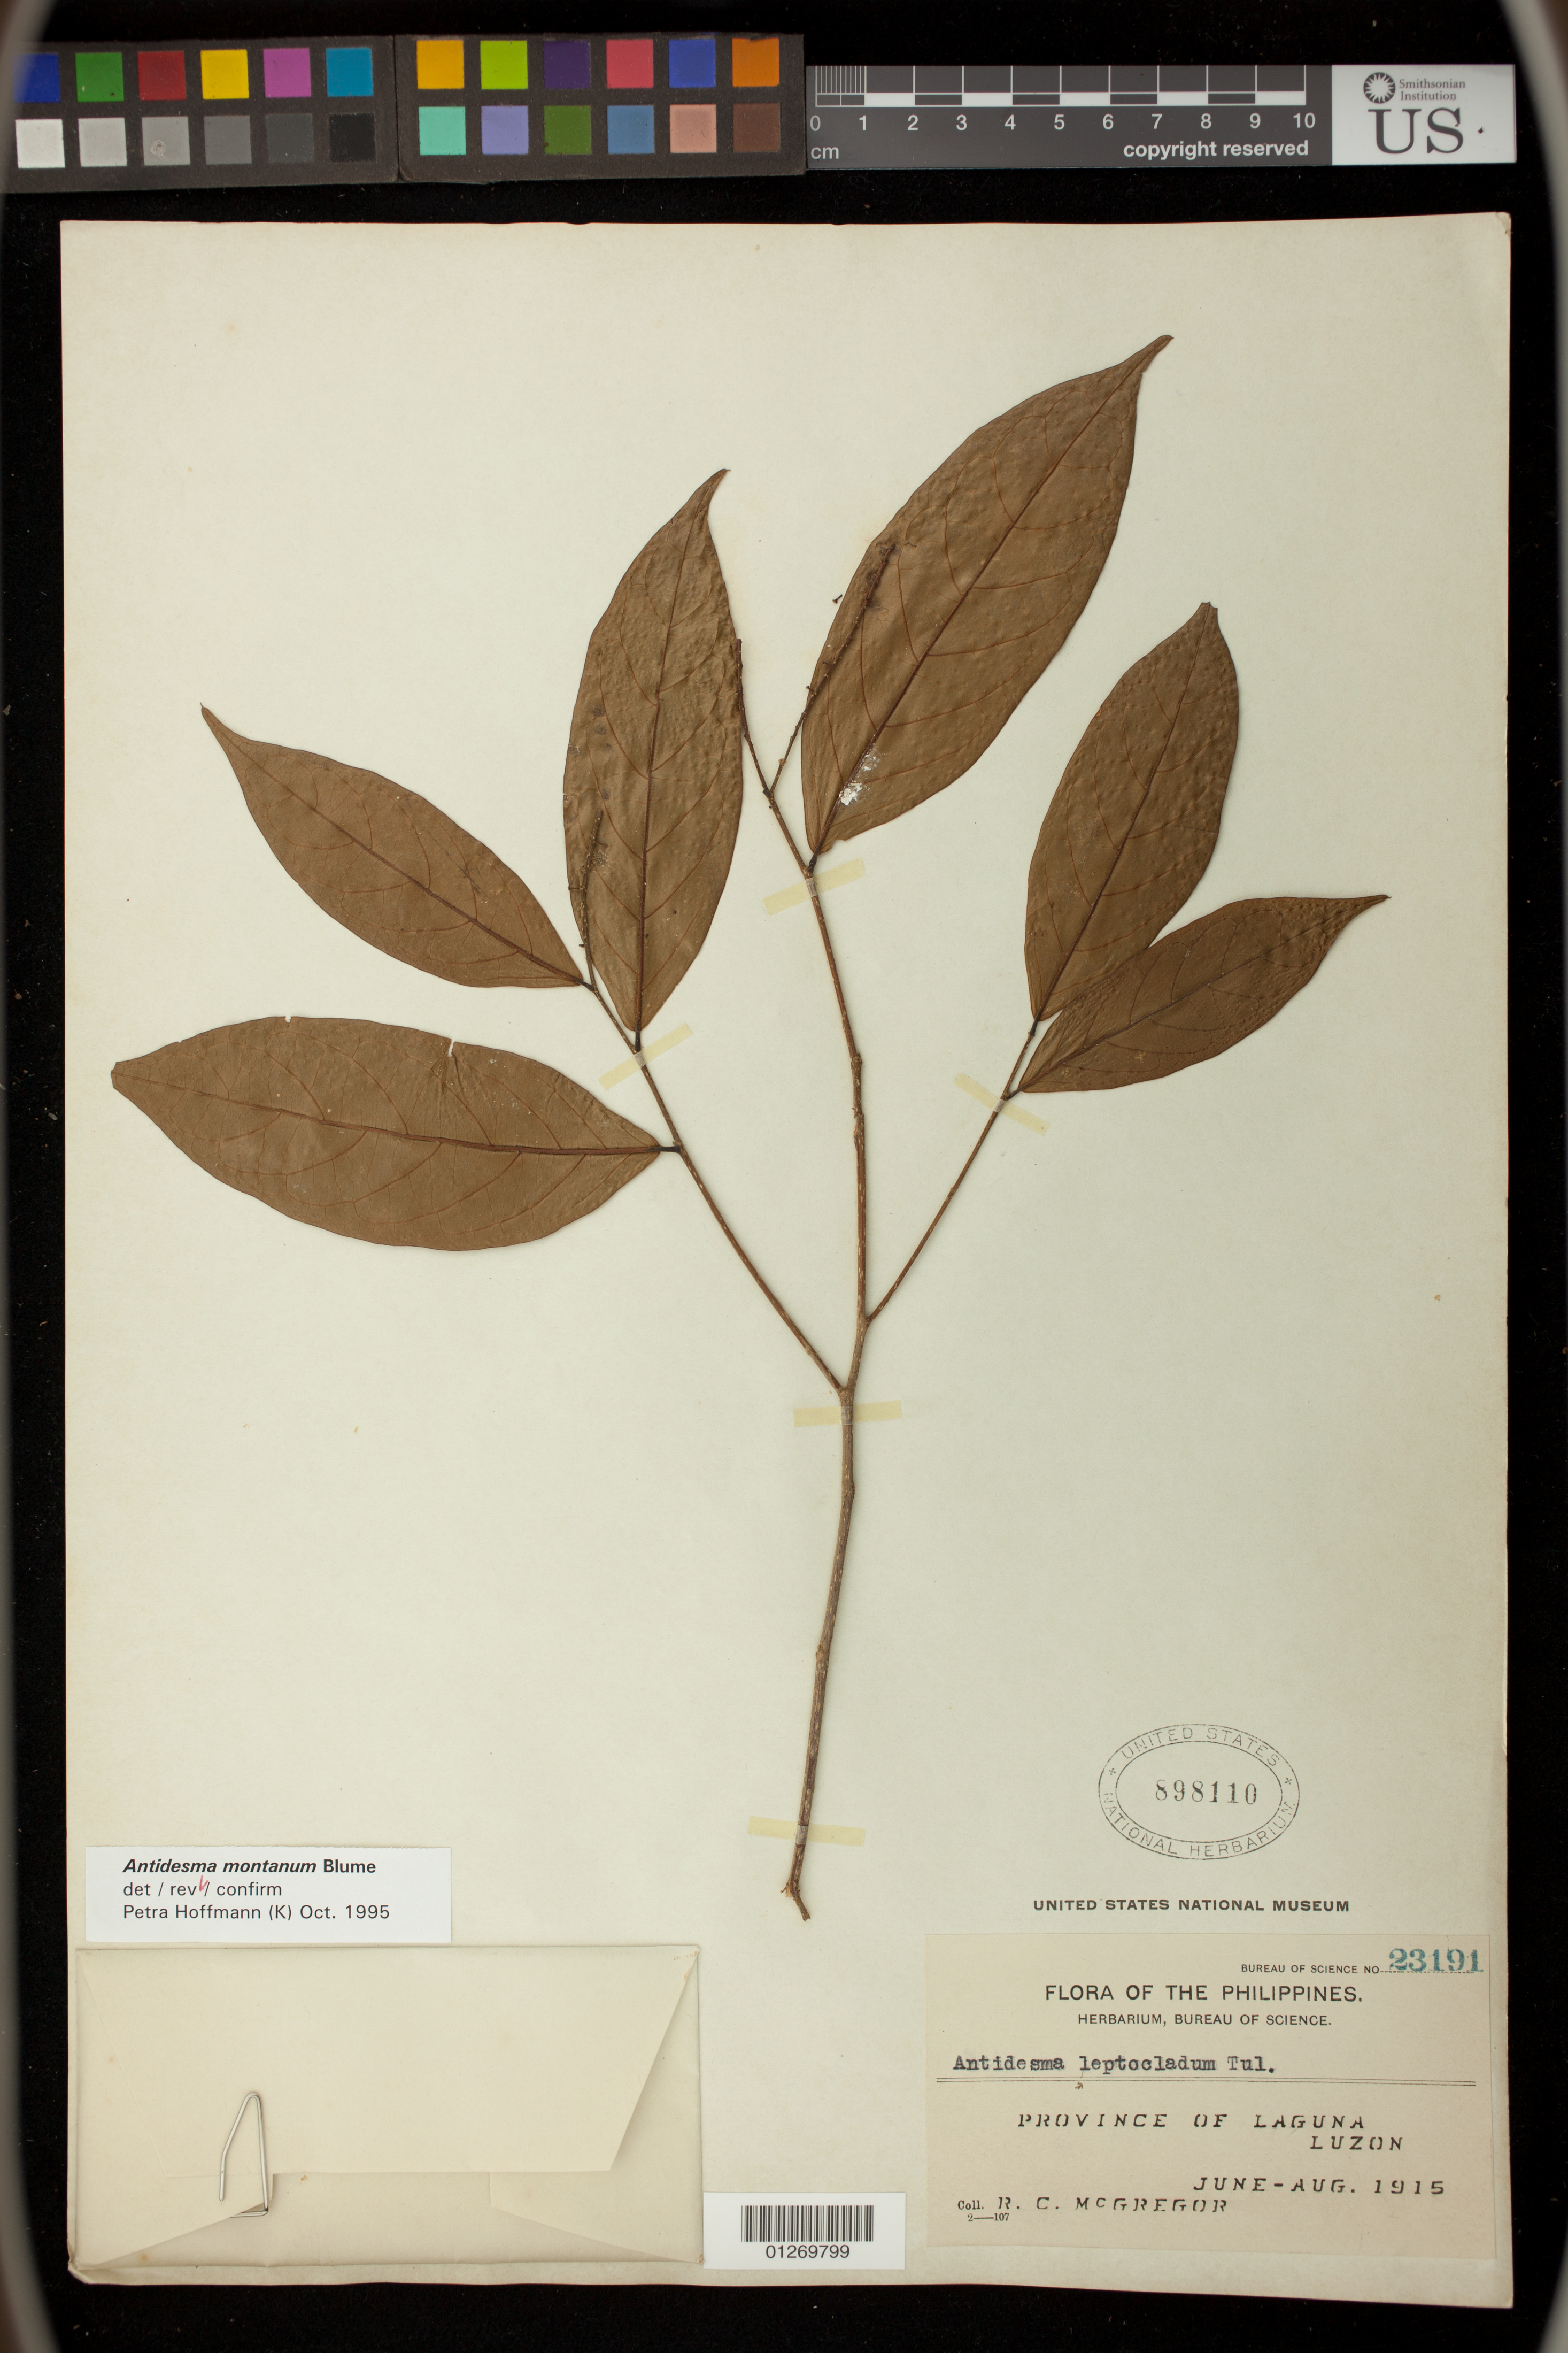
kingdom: Plantae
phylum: Tracheophyta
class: Magnoliopsida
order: Malpighiales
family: Phyllanthaceae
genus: Antidesma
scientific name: Antidesma montanum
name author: Blume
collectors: R. C. McGregor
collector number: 23191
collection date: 1915-06/1915-08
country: Philippines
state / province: Calabarzon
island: Luzon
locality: Province of Laguna, Luzon.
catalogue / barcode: US 898110